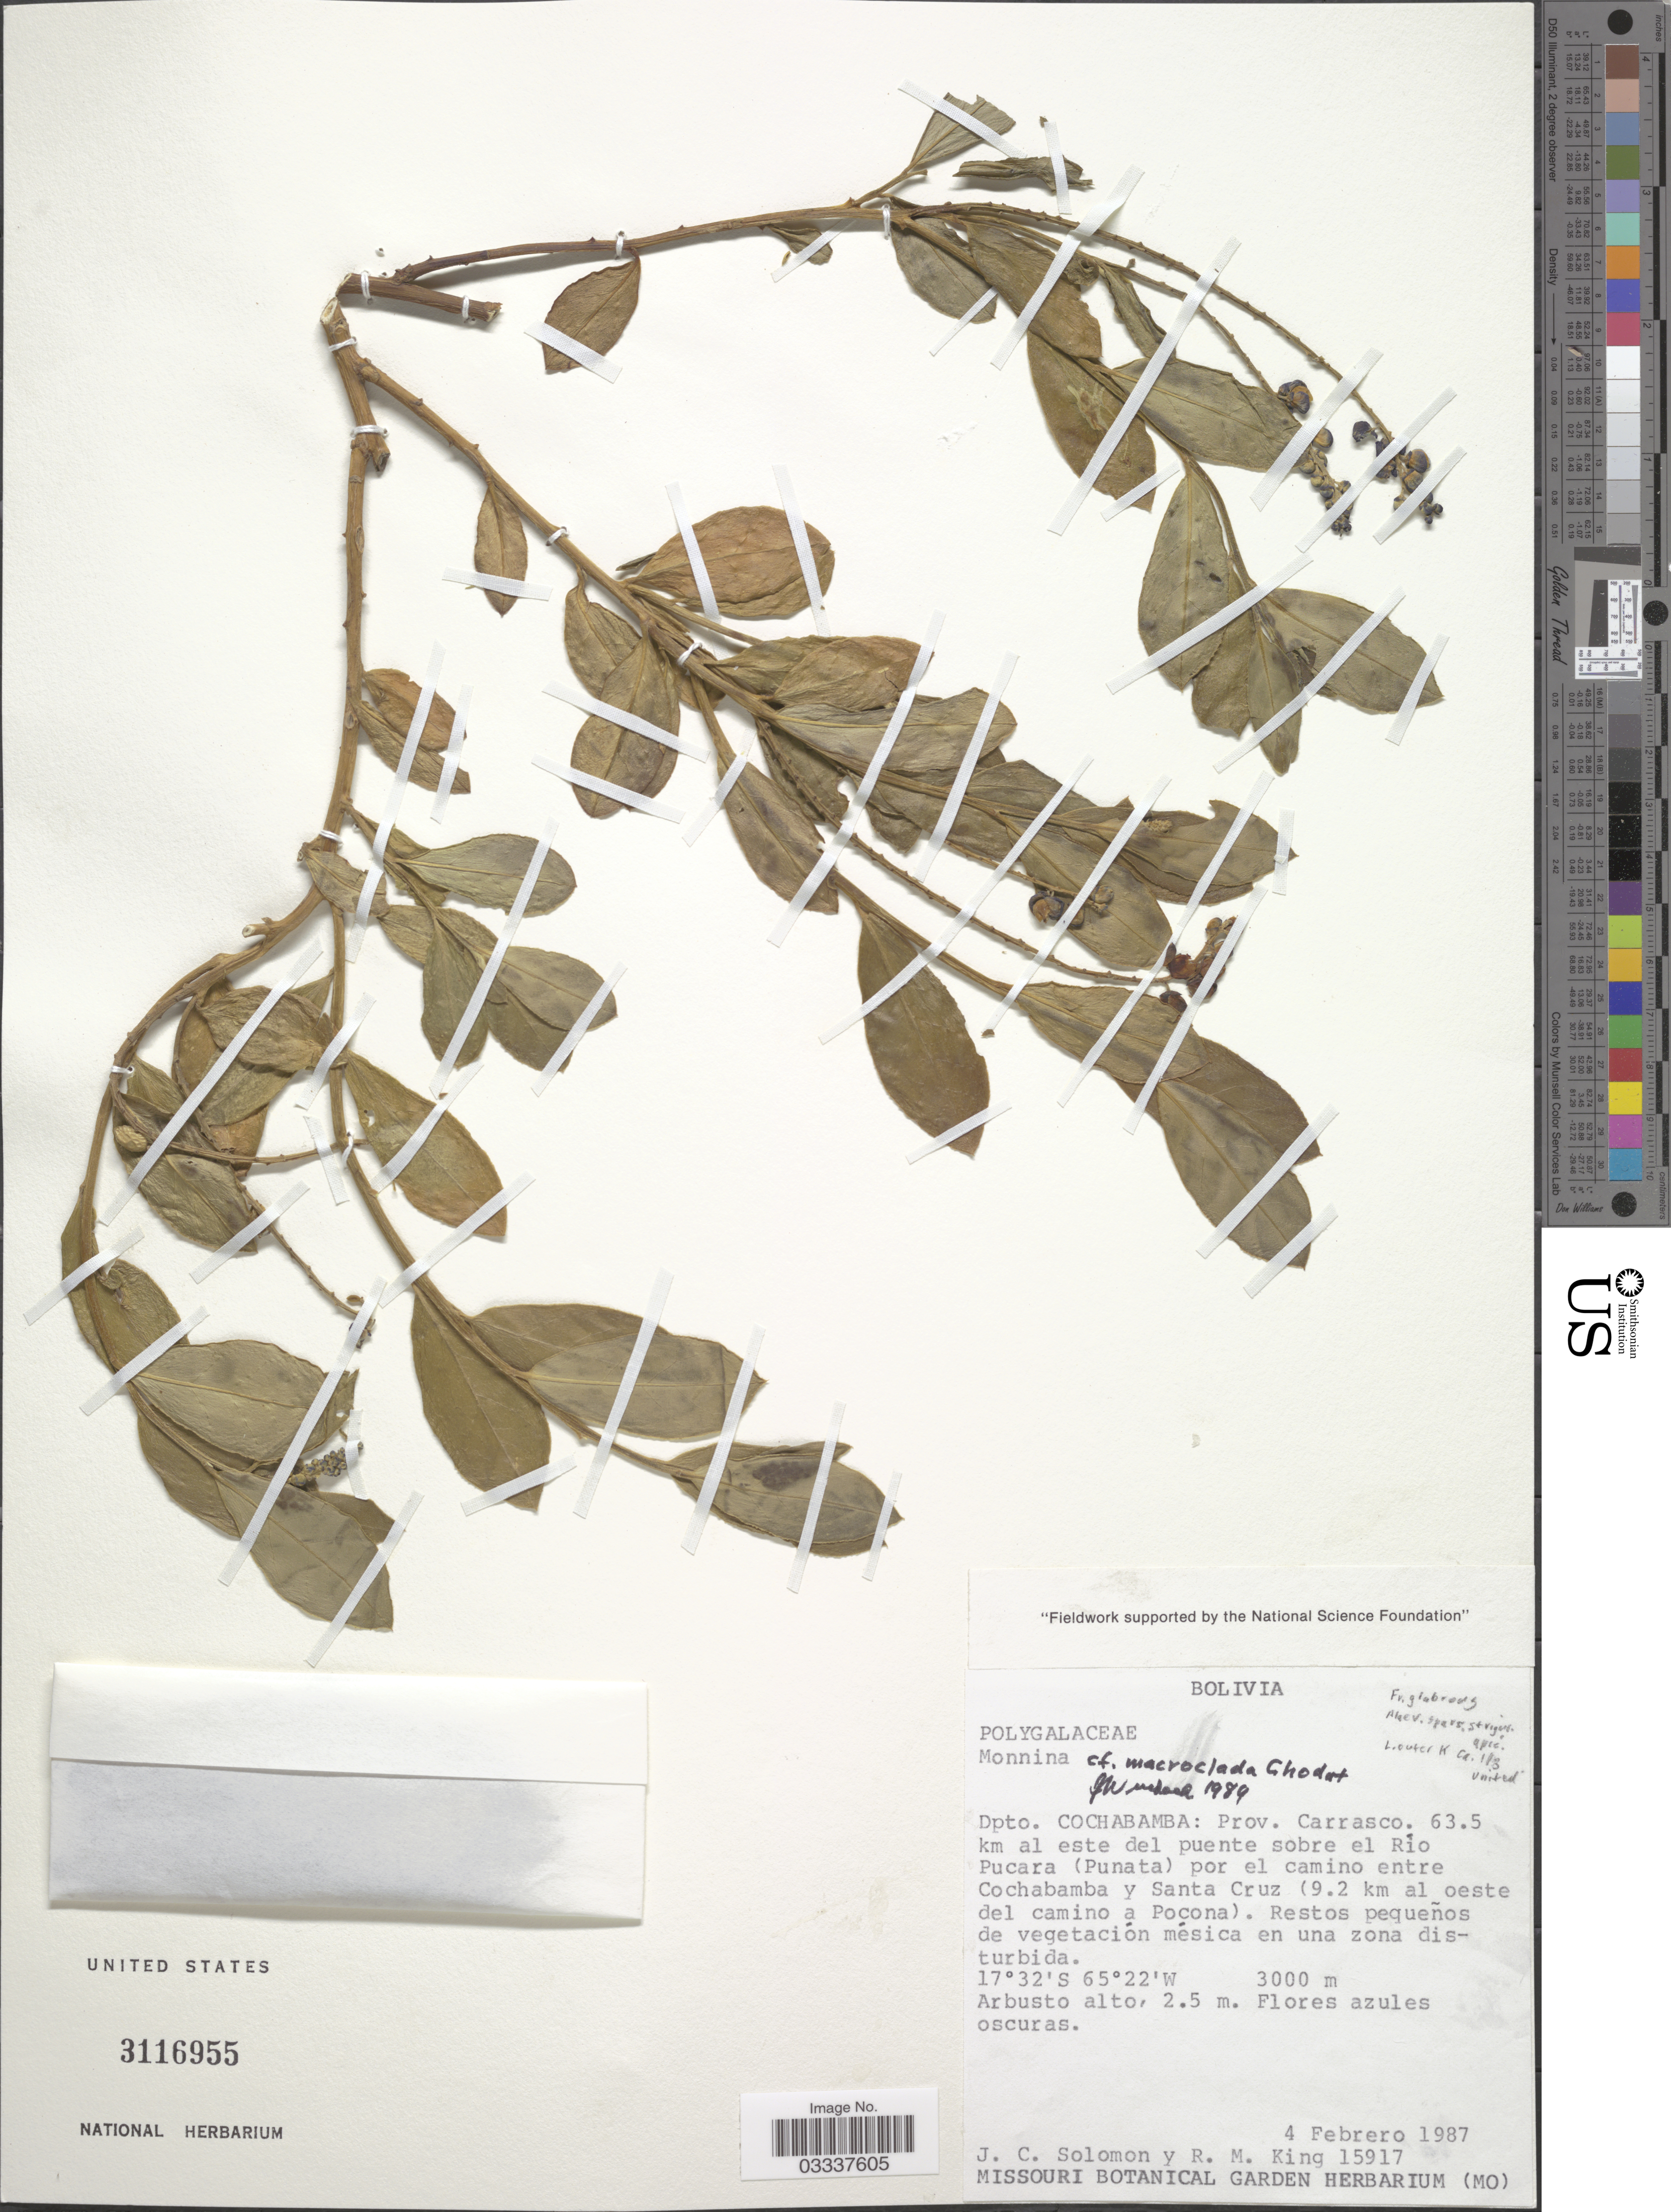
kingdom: Plantae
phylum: Tracheophyta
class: Magnoliopsida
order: Fabales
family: Polygalaceae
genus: Monnina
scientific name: Monnina macroclada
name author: Chodat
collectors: J. C. Solomon & R. M. King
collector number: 15917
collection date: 1987-02-04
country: Bolivia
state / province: Cochabamba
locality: Dpto. Cochabamba: Prov. Carrasco. 63.5 km al este del puente sobre el Río Pucara (Punata) por el camino entre Cochabamba y Santa Cruz (9.2 km al oeste del camino a Pocona).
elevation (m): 3000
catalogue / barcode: US 3116955